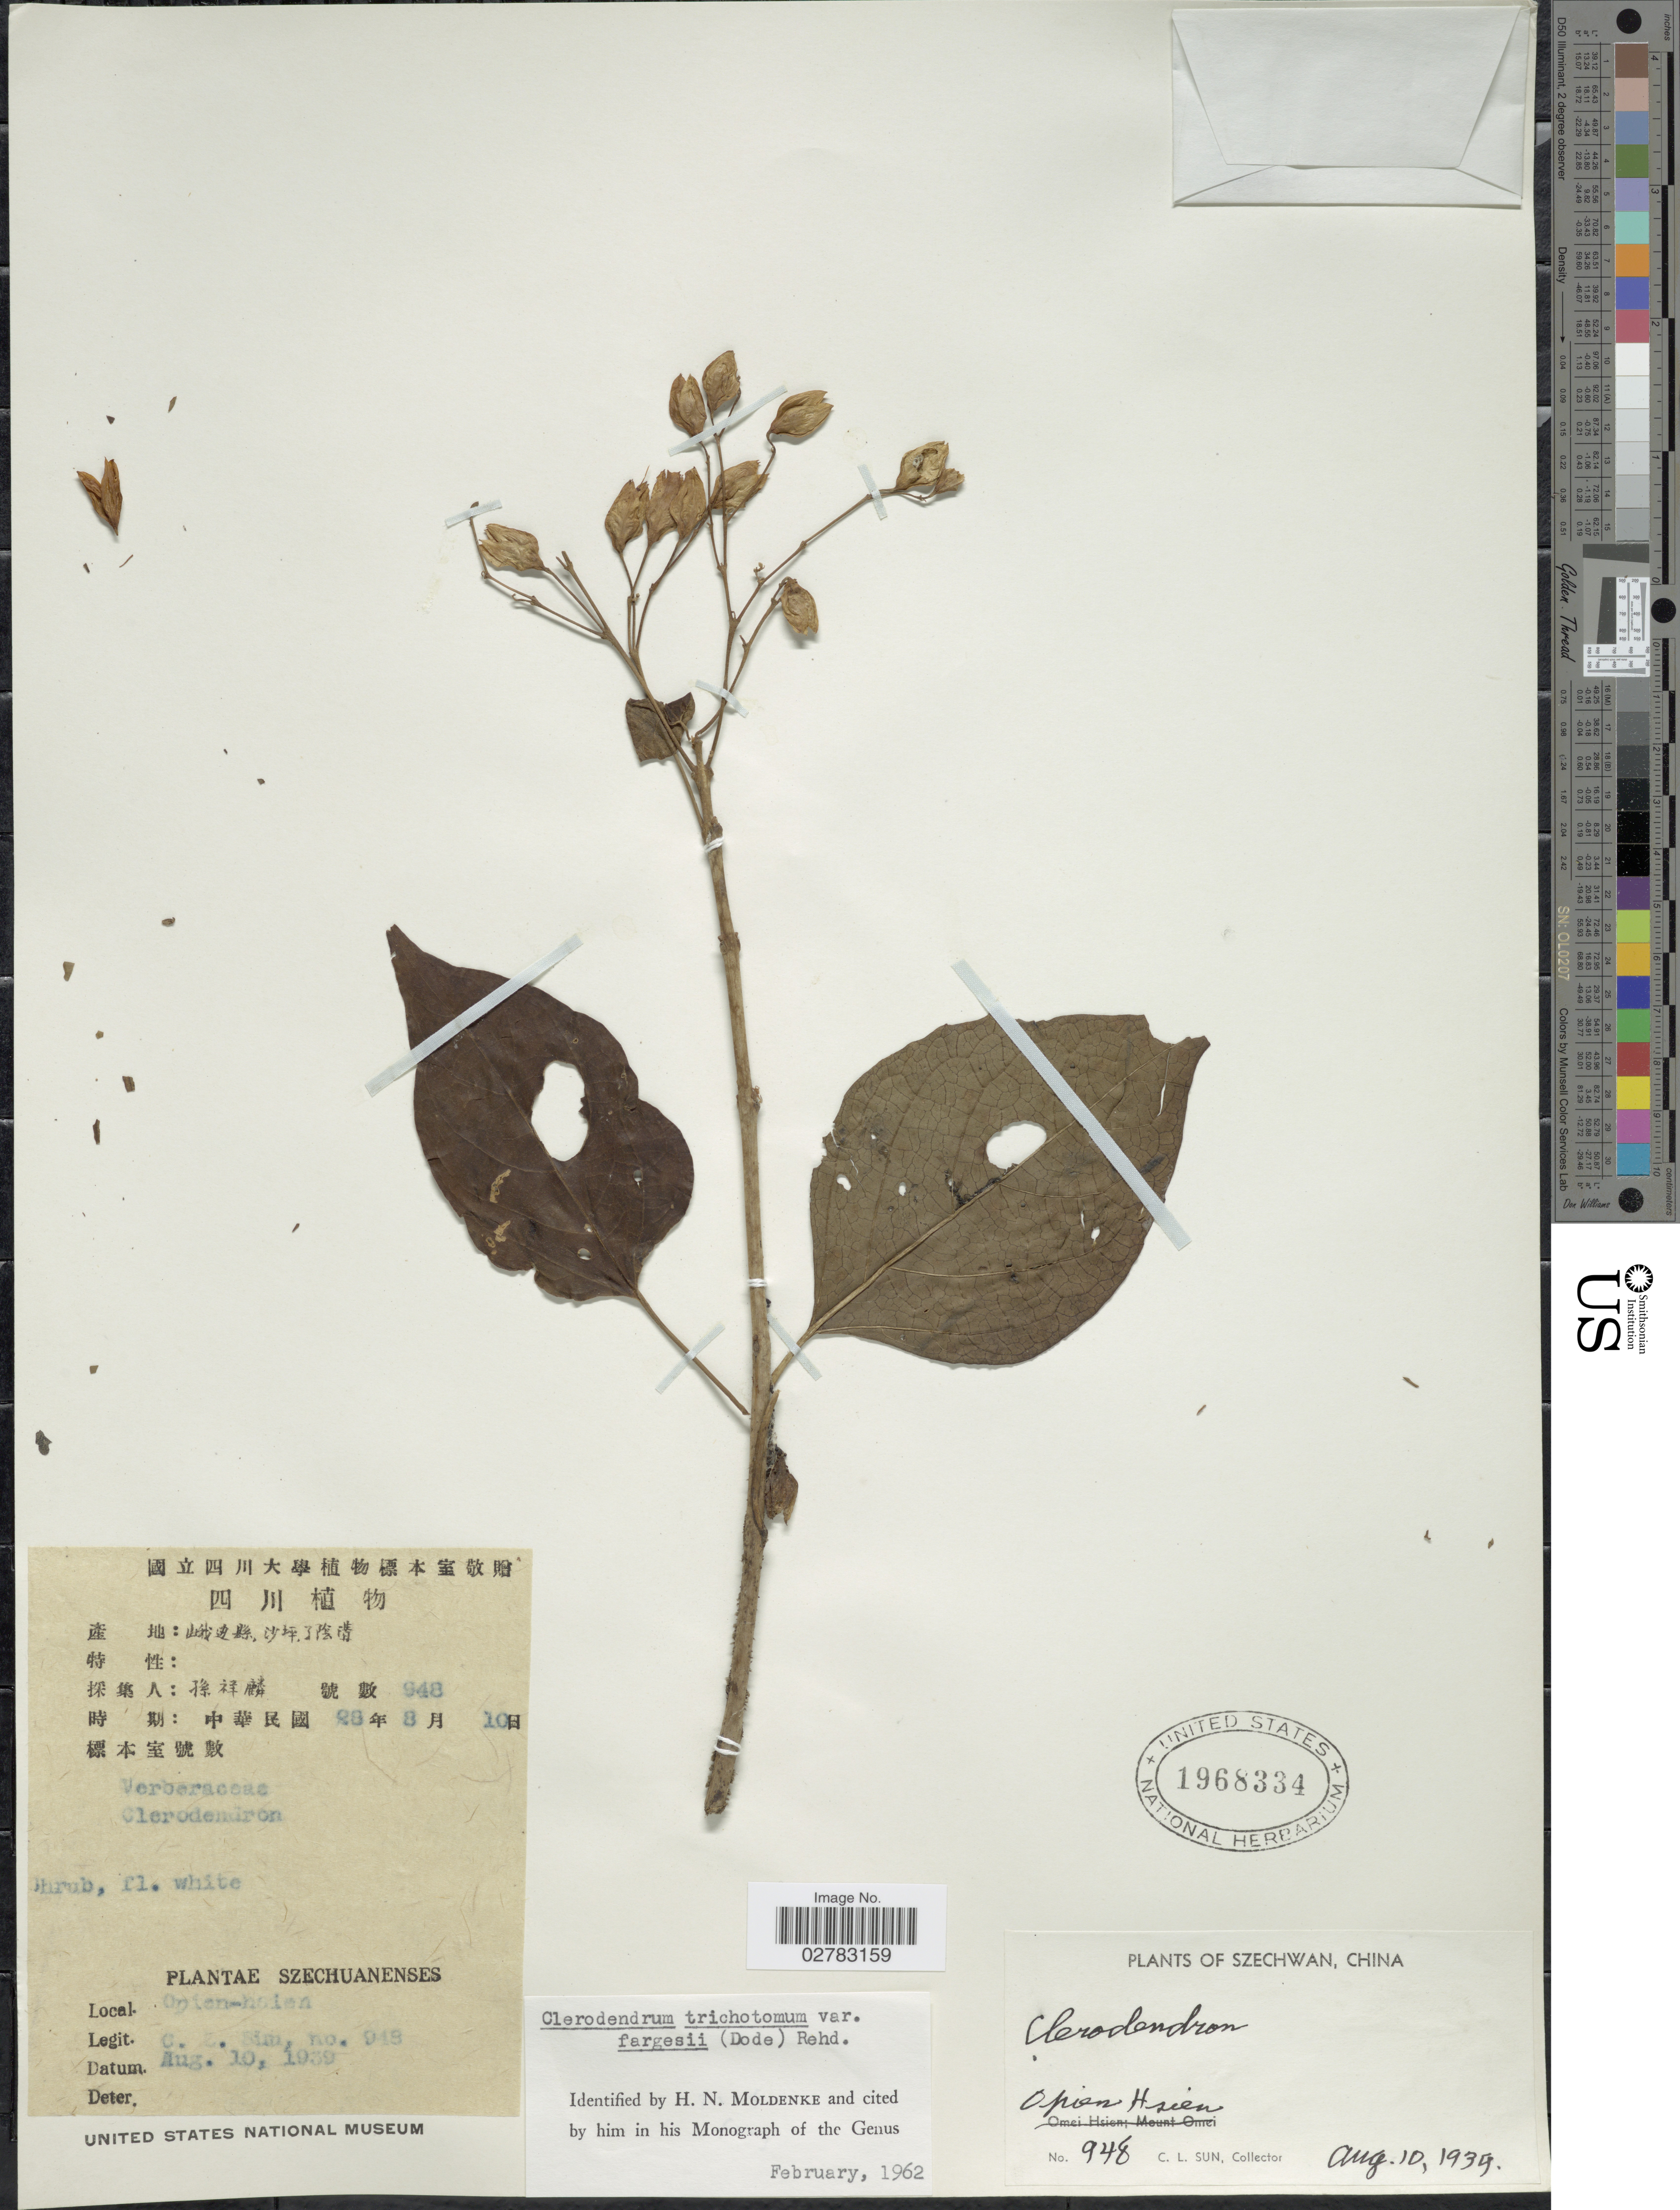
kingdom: Plantae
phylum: Tracheophyta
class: Magnoliopsida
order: Lamiales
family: Lamiaceae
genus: Clerodendrum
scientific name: Clerodendrum trichotomum var. fargesii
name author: (Dode) Rehder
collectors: C. Sun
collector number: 948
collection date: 1939-08-10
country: China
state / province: Sichuan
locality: Szechwan. Opien Hsien.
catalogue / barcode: US 1968334